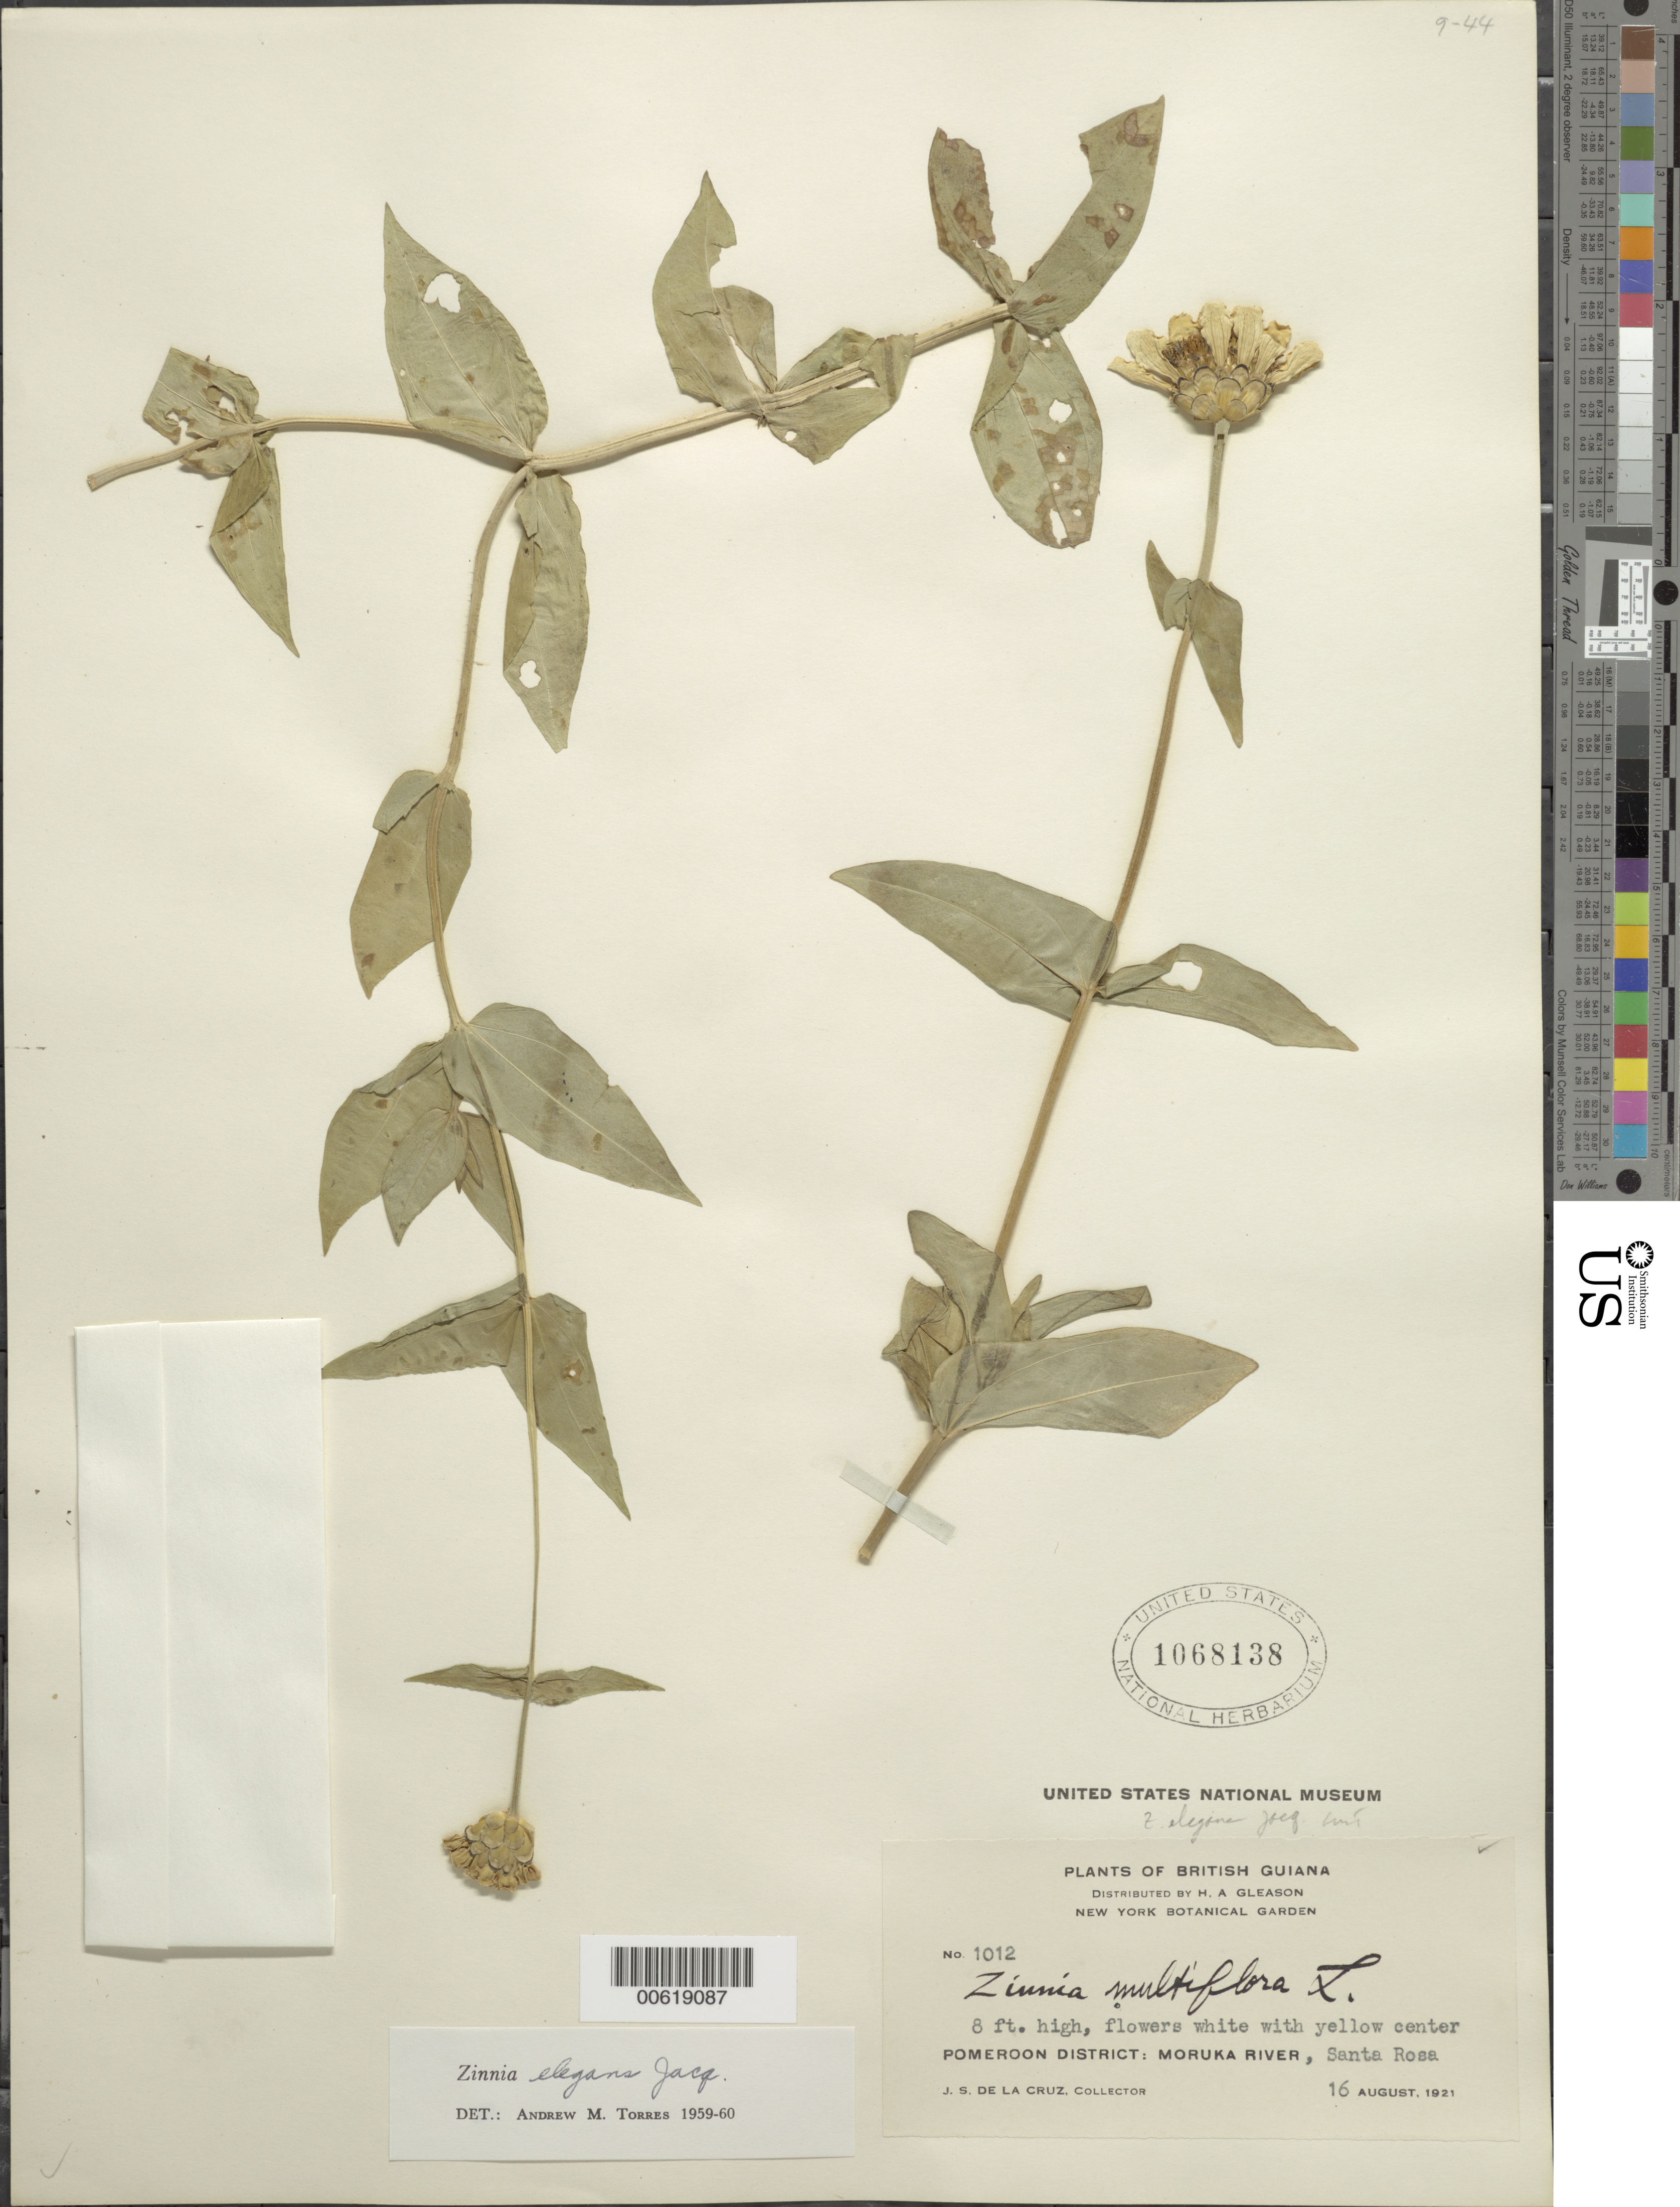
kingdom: Plantae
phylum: Tracheophyta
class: Magnoliopsida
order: Asterales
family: Asteraceae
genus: Zinnia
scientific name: Zinnia elegans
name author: Jacq.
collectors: J. S. de la Cruz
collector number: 1012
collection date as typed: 16-Aug-21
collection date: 1921-08-16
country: Guyana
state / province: Barima-Waini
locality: Moruka R., Santa Rosa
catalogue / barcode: US 1068138